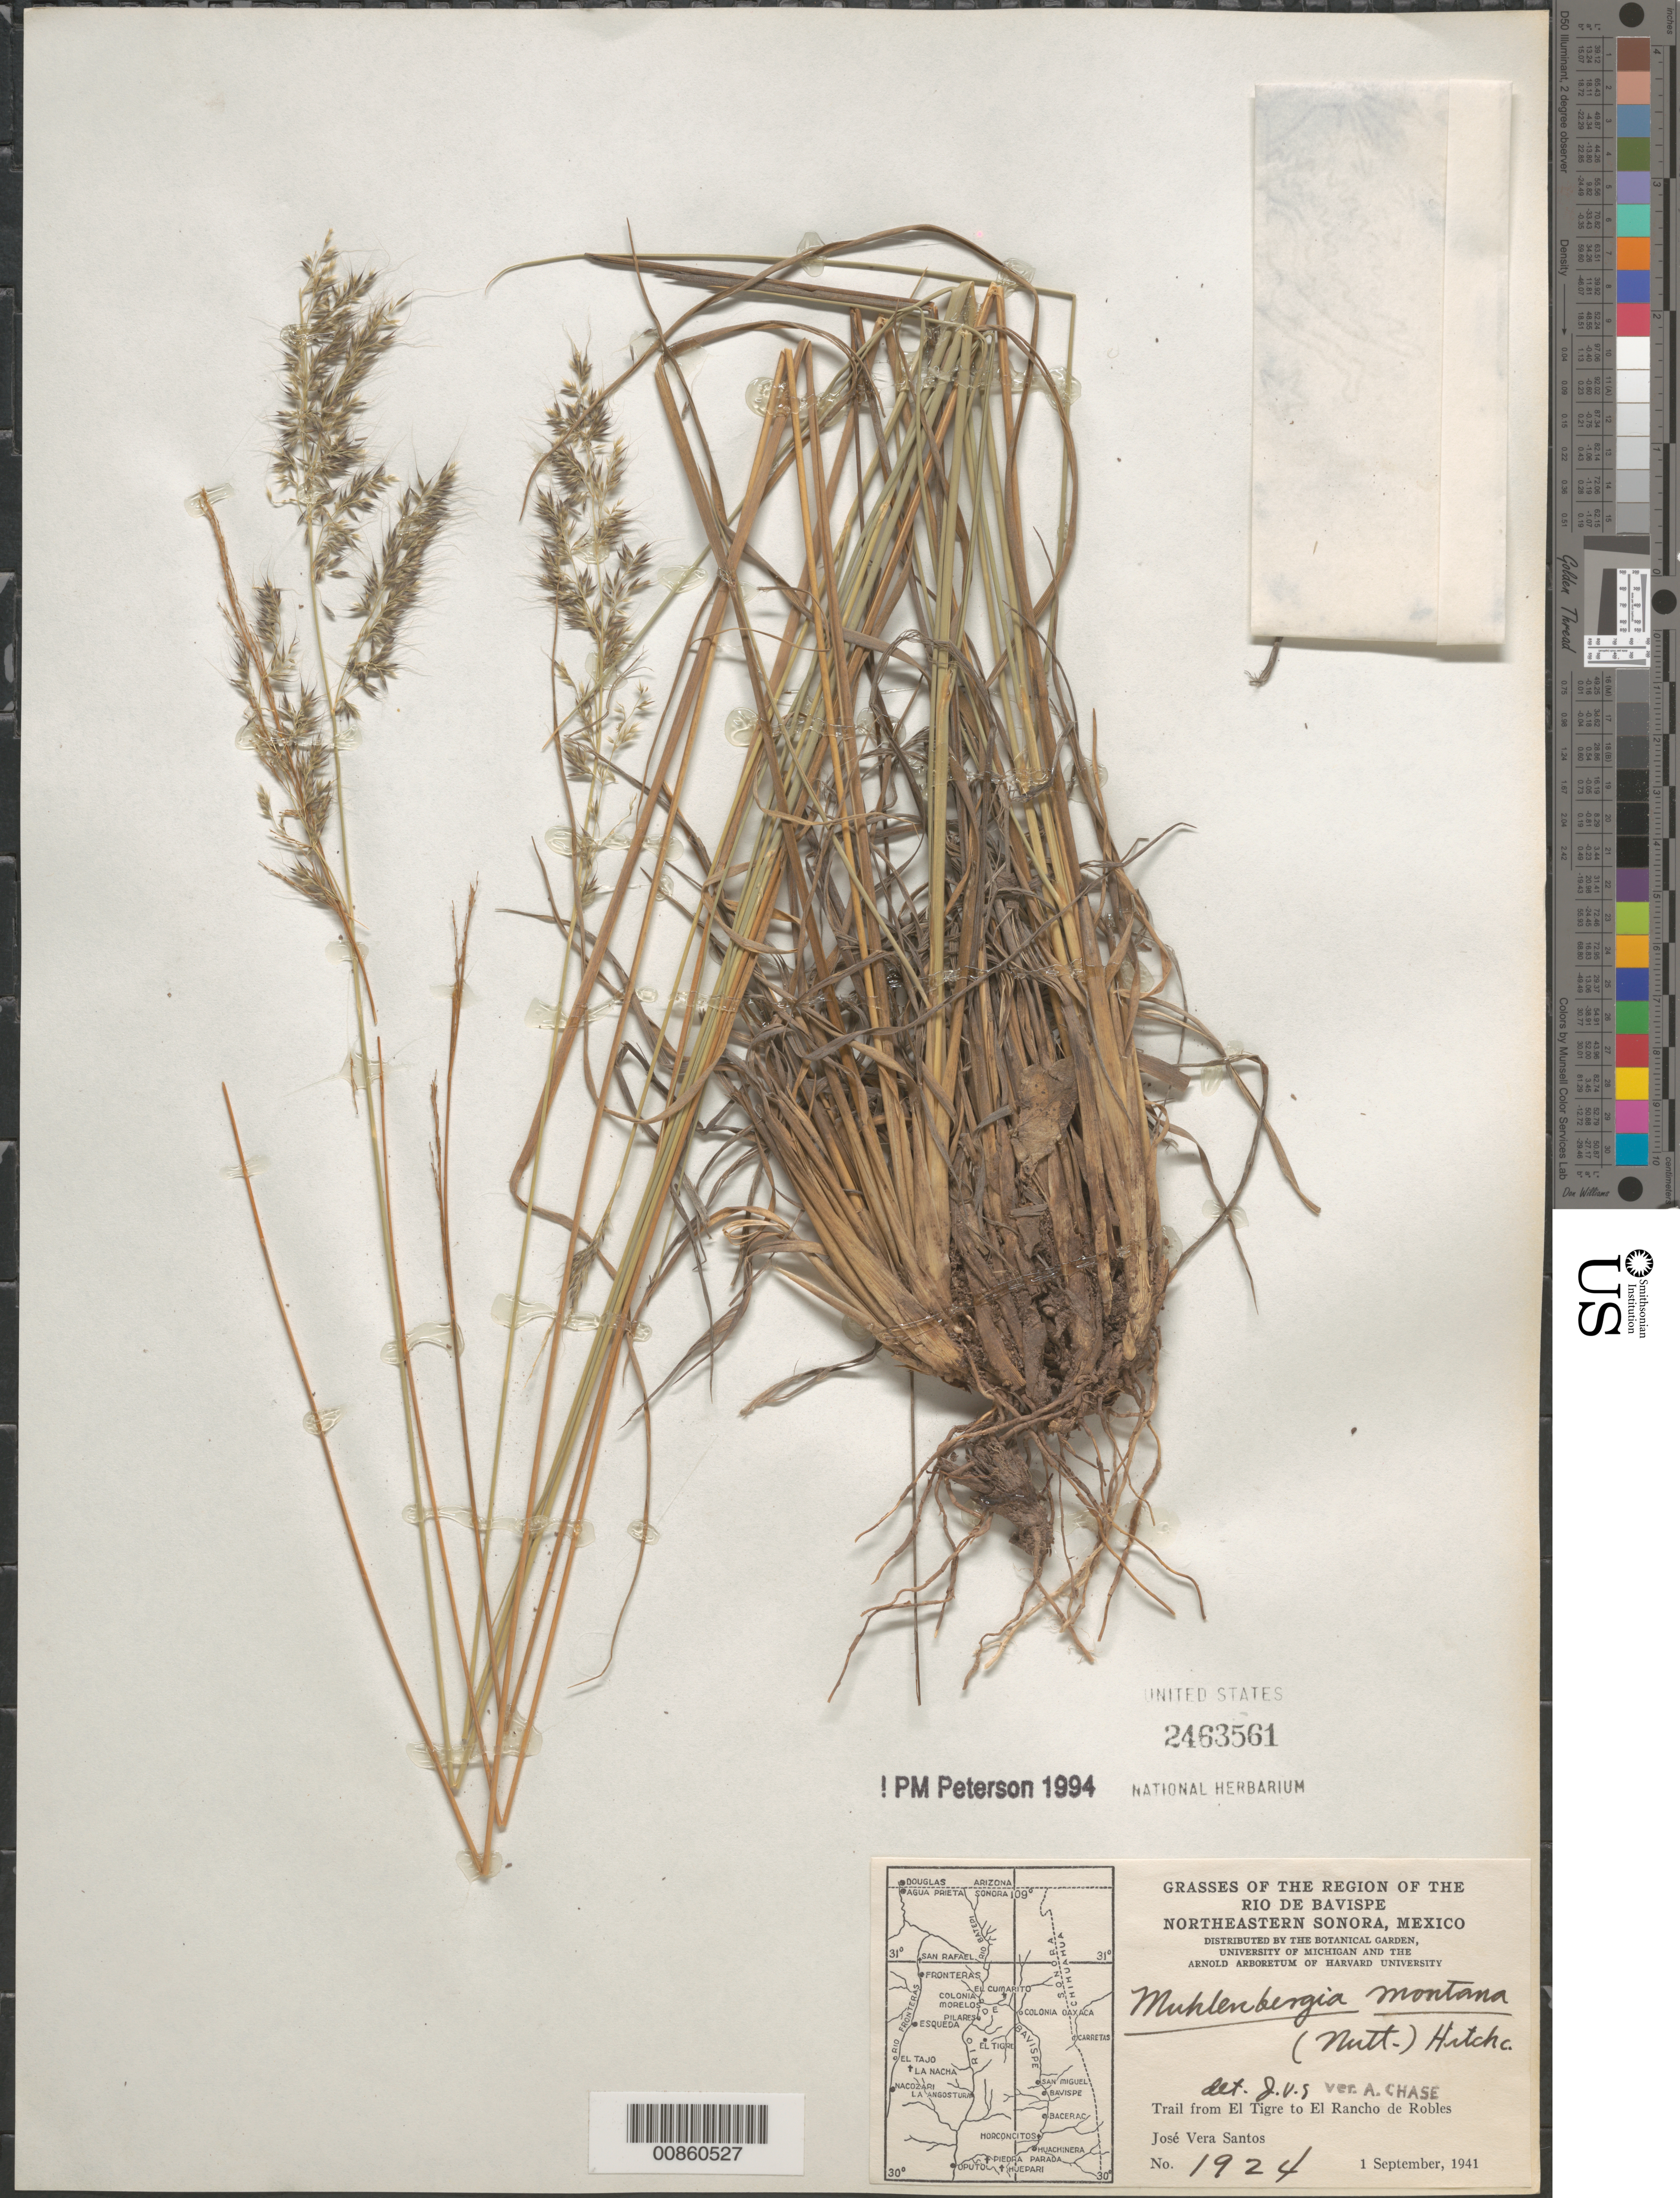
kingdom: Plantae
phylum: Tracheophyta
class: Liliopsida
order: Poales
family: Poaceae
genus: Muhlenbergia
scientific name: Muhlenbergia montana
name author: (Nutt.) Hitchc.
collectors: J. Vera Santos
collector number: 1924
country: Mexico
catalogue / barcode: US 2463561